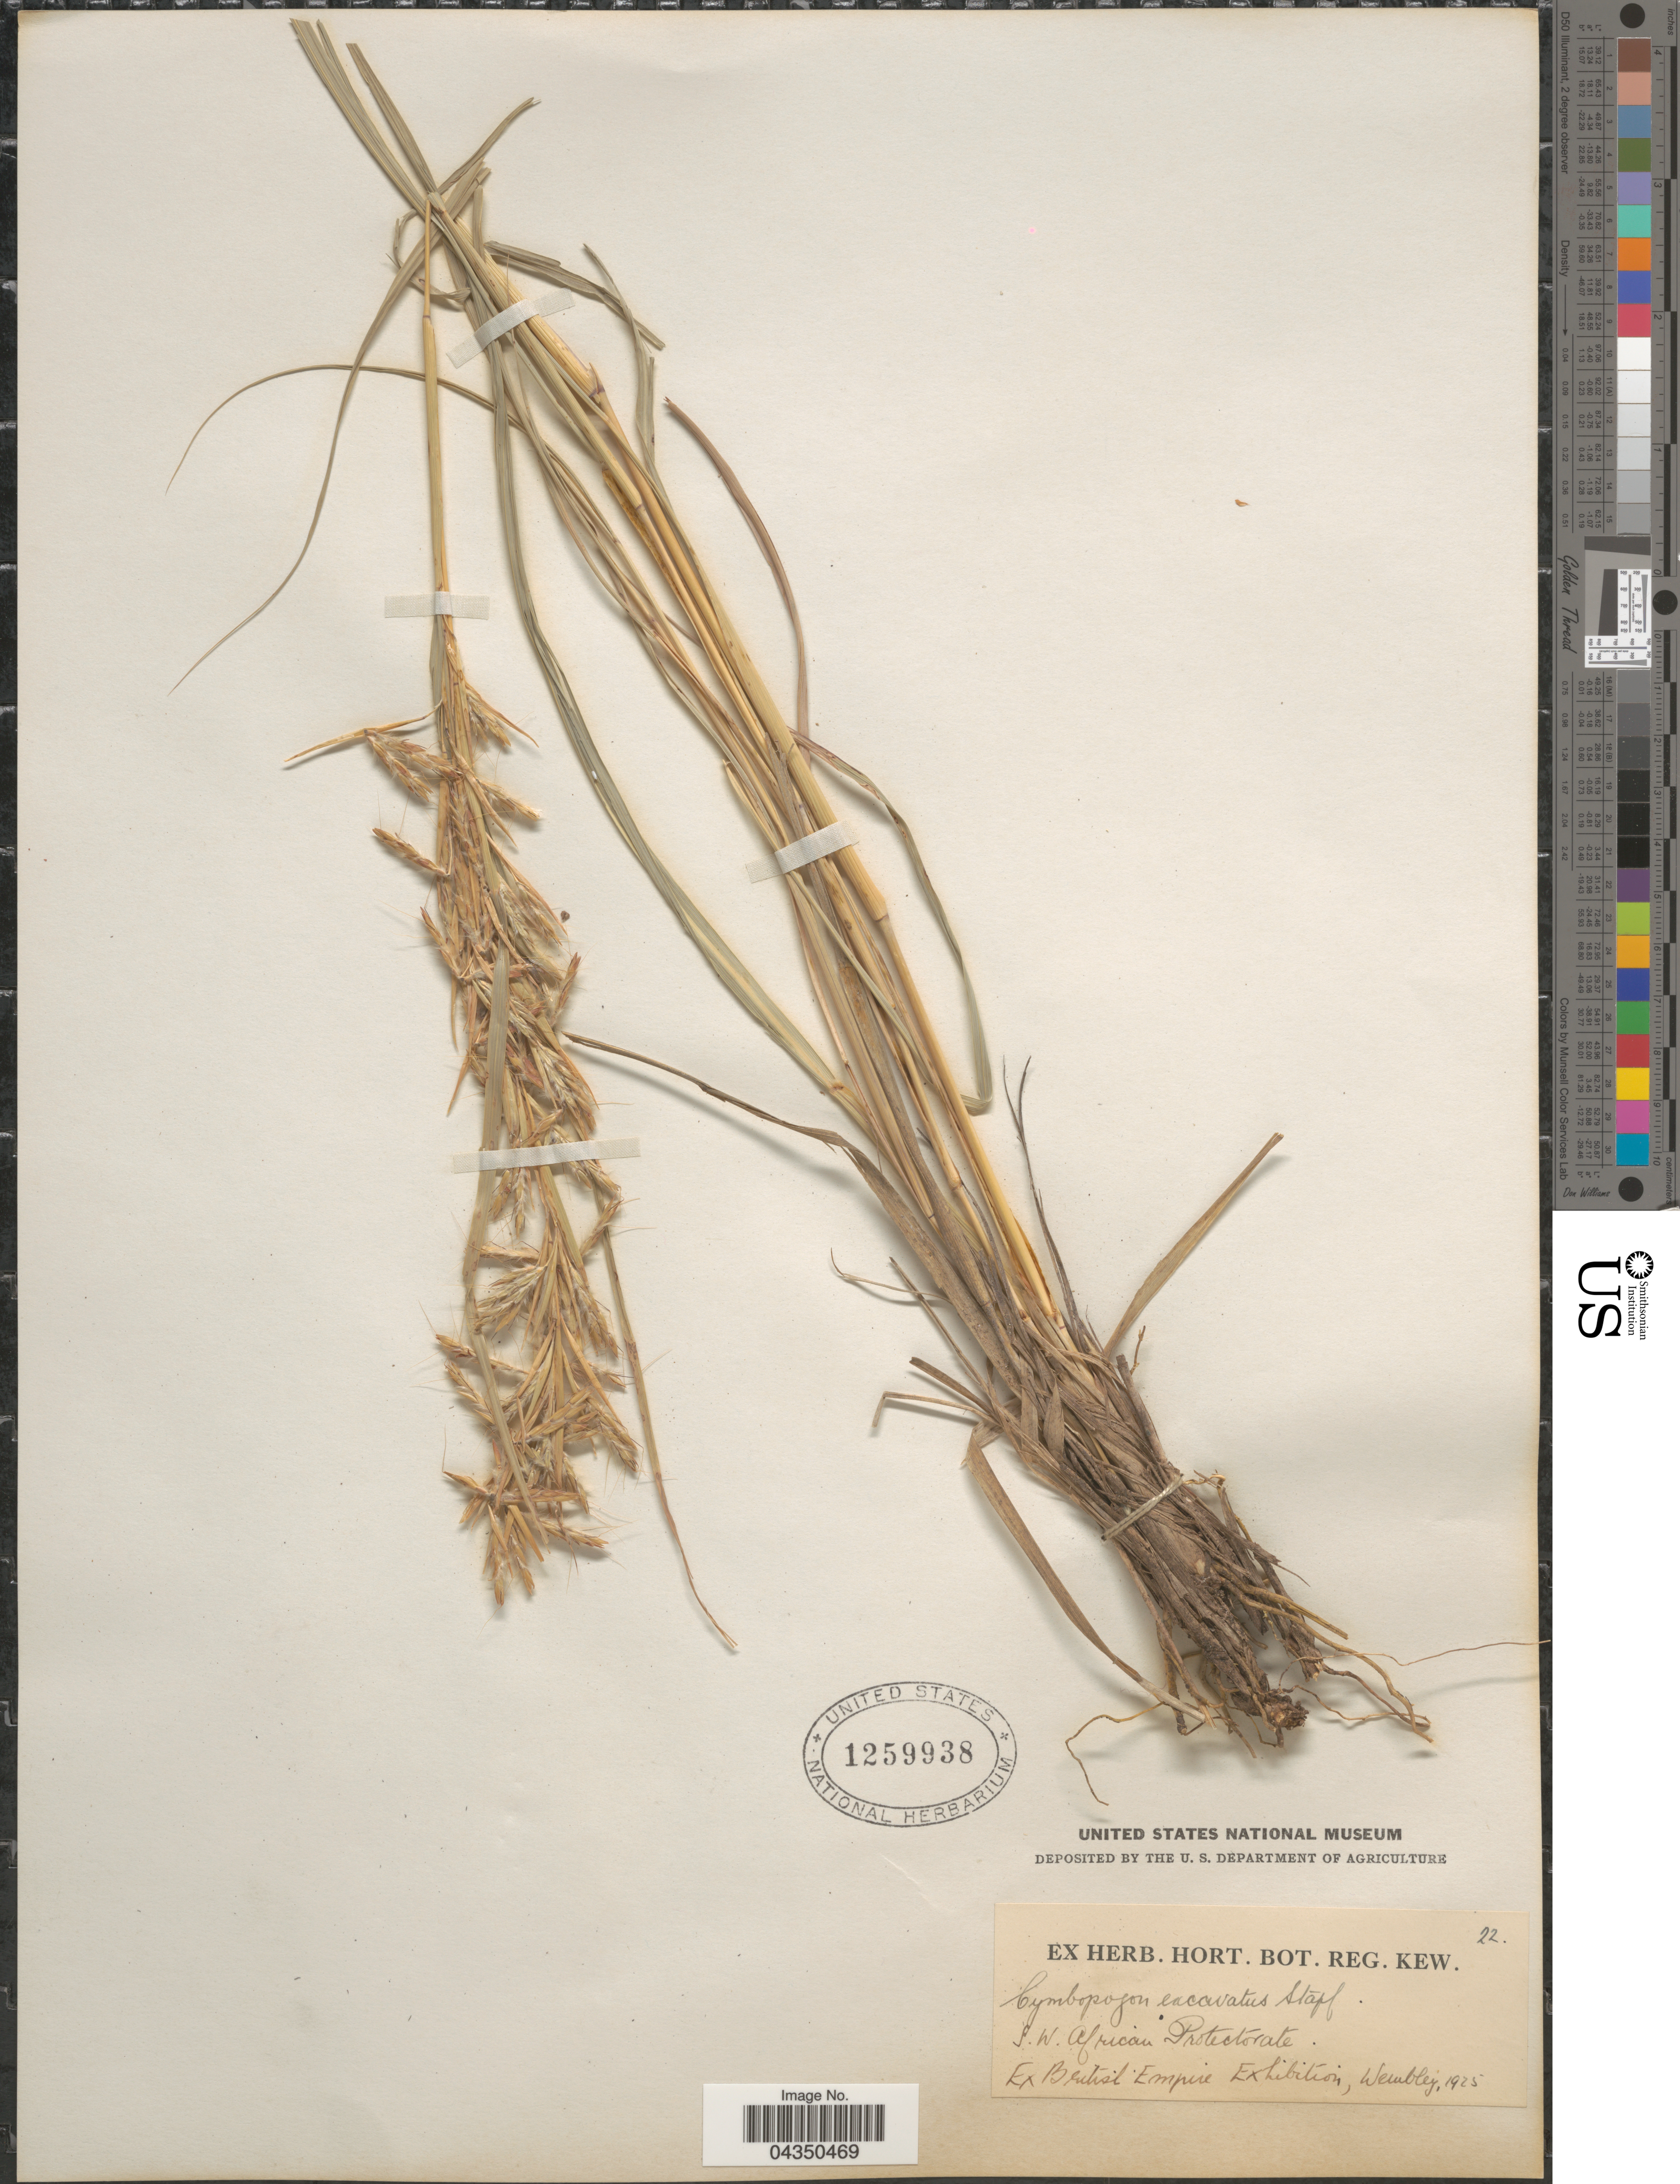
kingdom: Plantae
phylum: Tracheophyta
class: Liliopsida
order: Poales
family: Poaceae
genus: Cymbopogon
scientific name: Cymbopogon caesius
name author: (Nees ex Hook. & Arn.) Stapf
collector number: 22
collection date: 1925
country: Namibia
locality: S. W. African Protectorate. British Empire Exhibition. Wembley.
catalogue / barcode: US 1259938